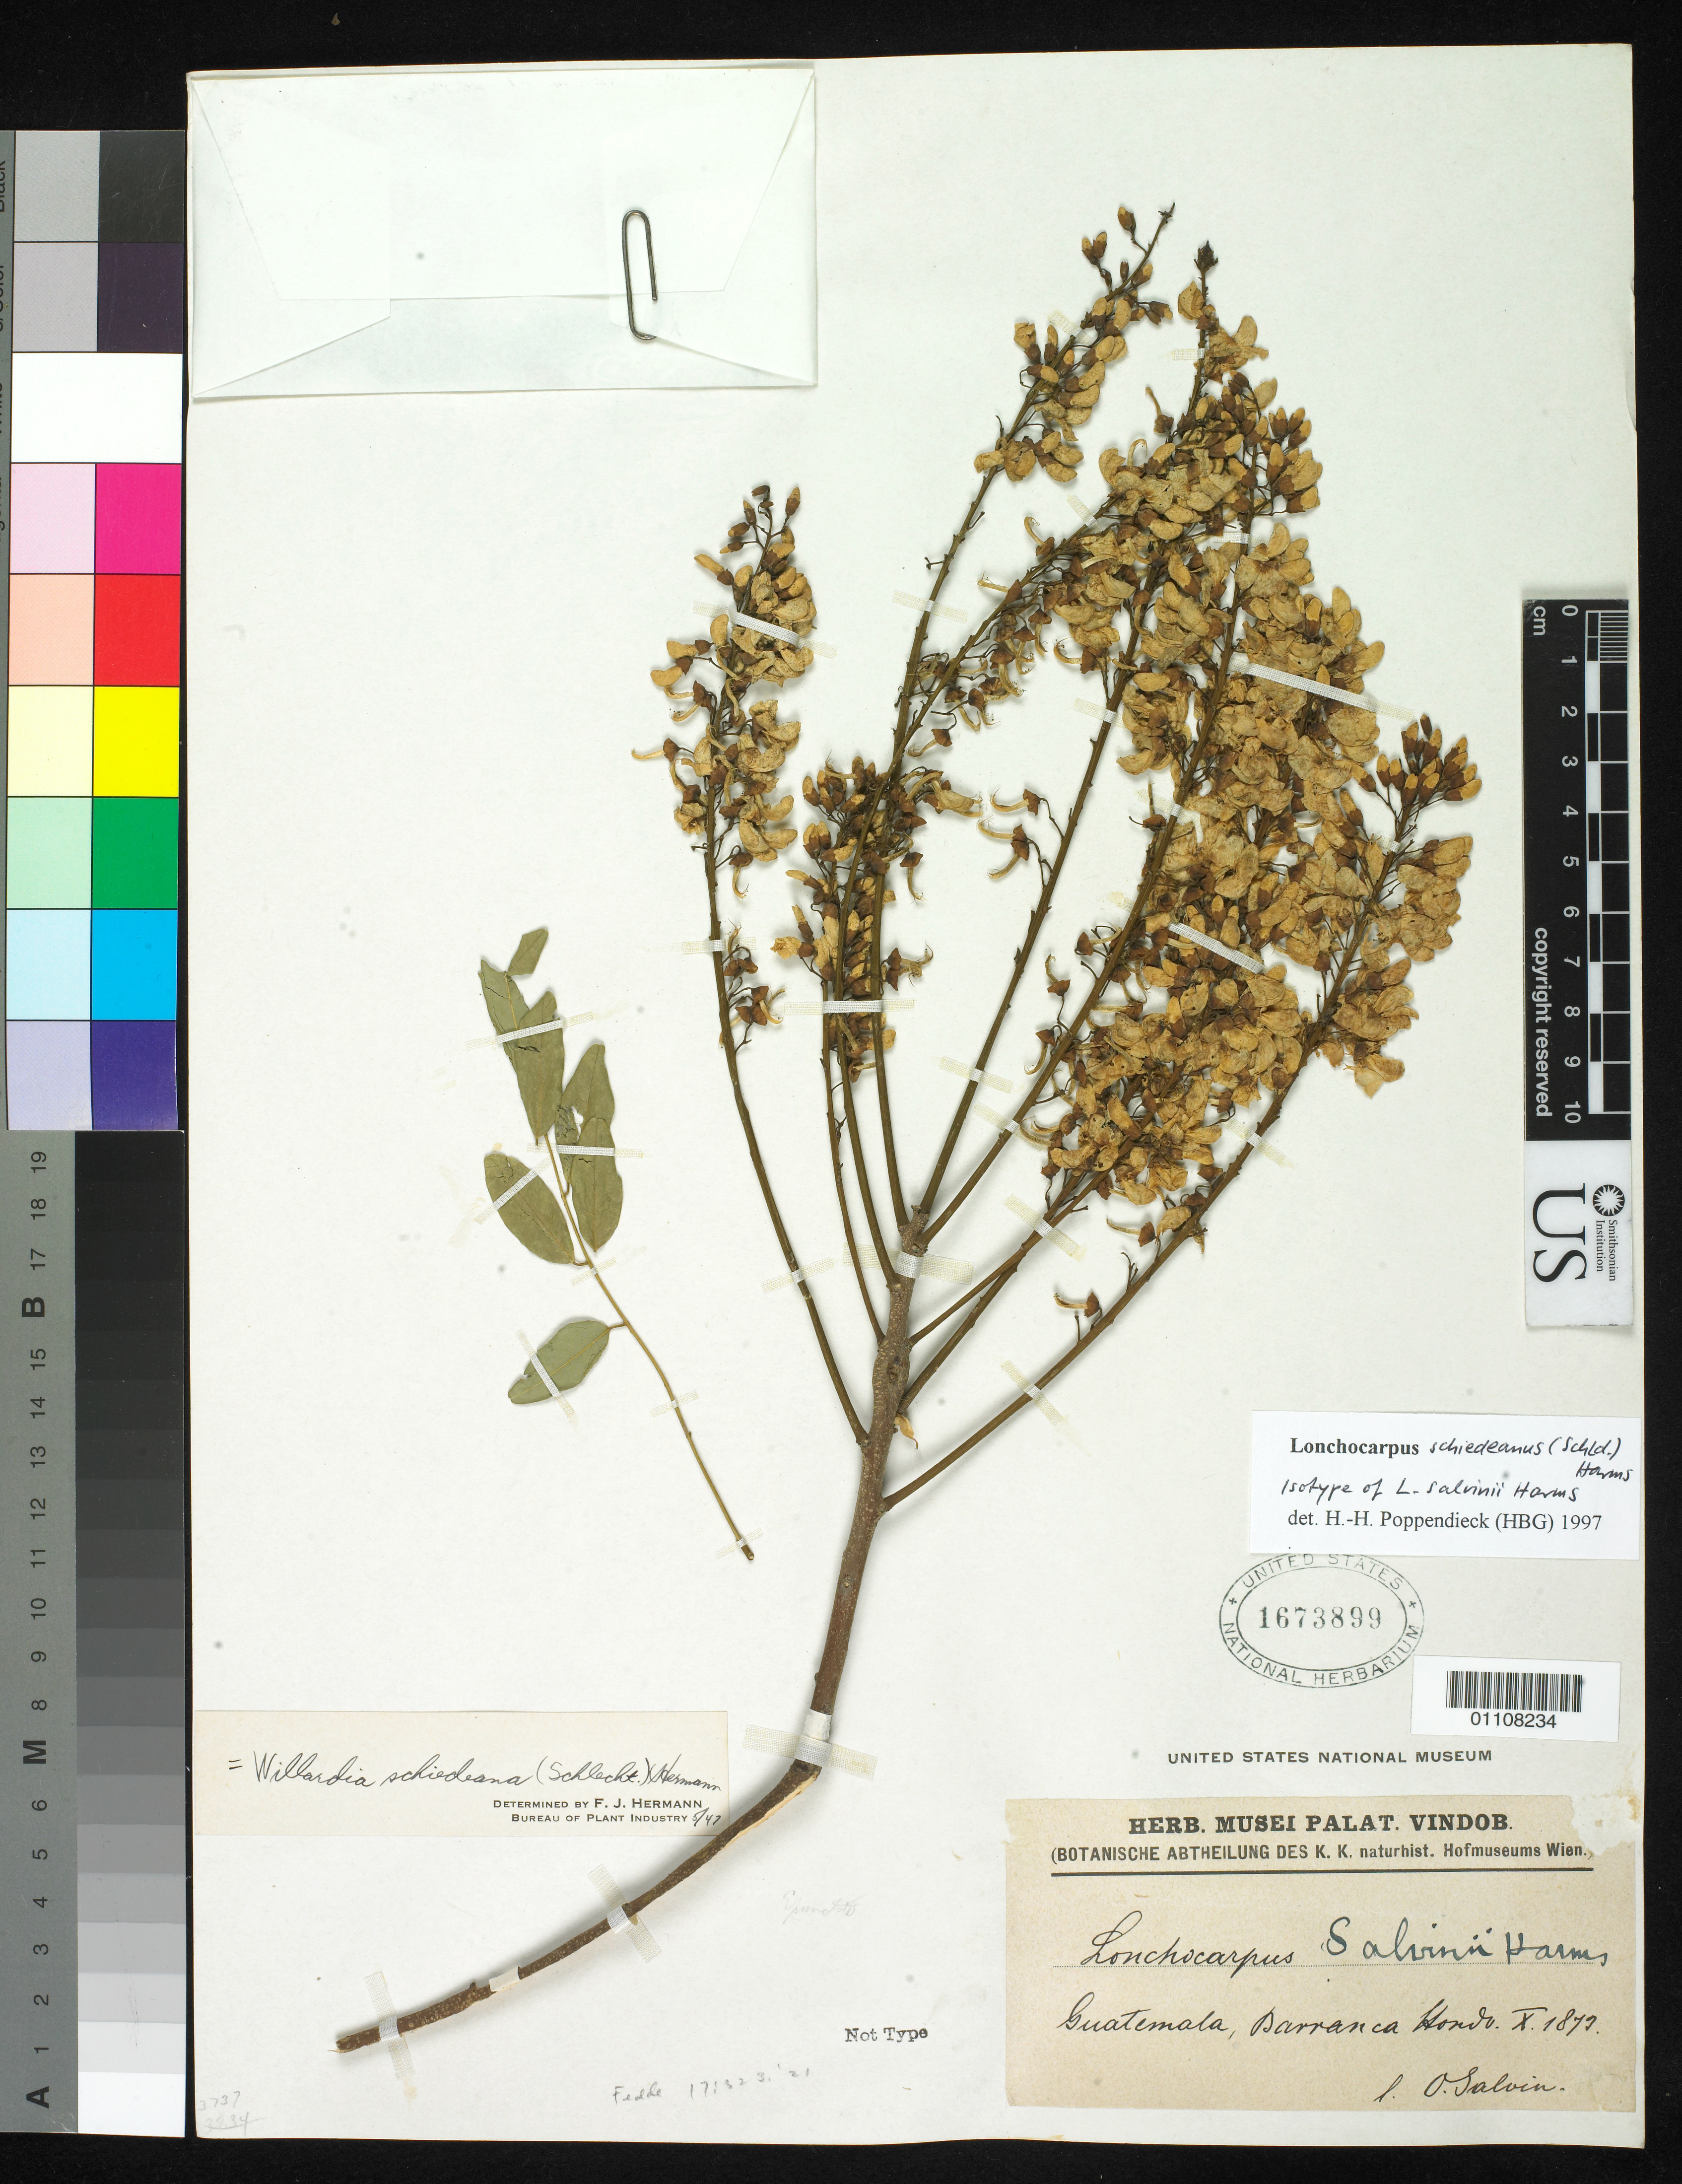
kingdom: Plantae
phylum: Tracheophyta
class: Magnoliopsida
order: Fabales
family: Fabaceae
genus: Lonchocarpus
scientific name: Lonchocarpus salvinii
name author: Harms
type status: Isotype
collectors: O. Salvin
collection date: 1873-10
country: Guatemala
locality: Barranca Honda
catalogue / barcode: US 1673899